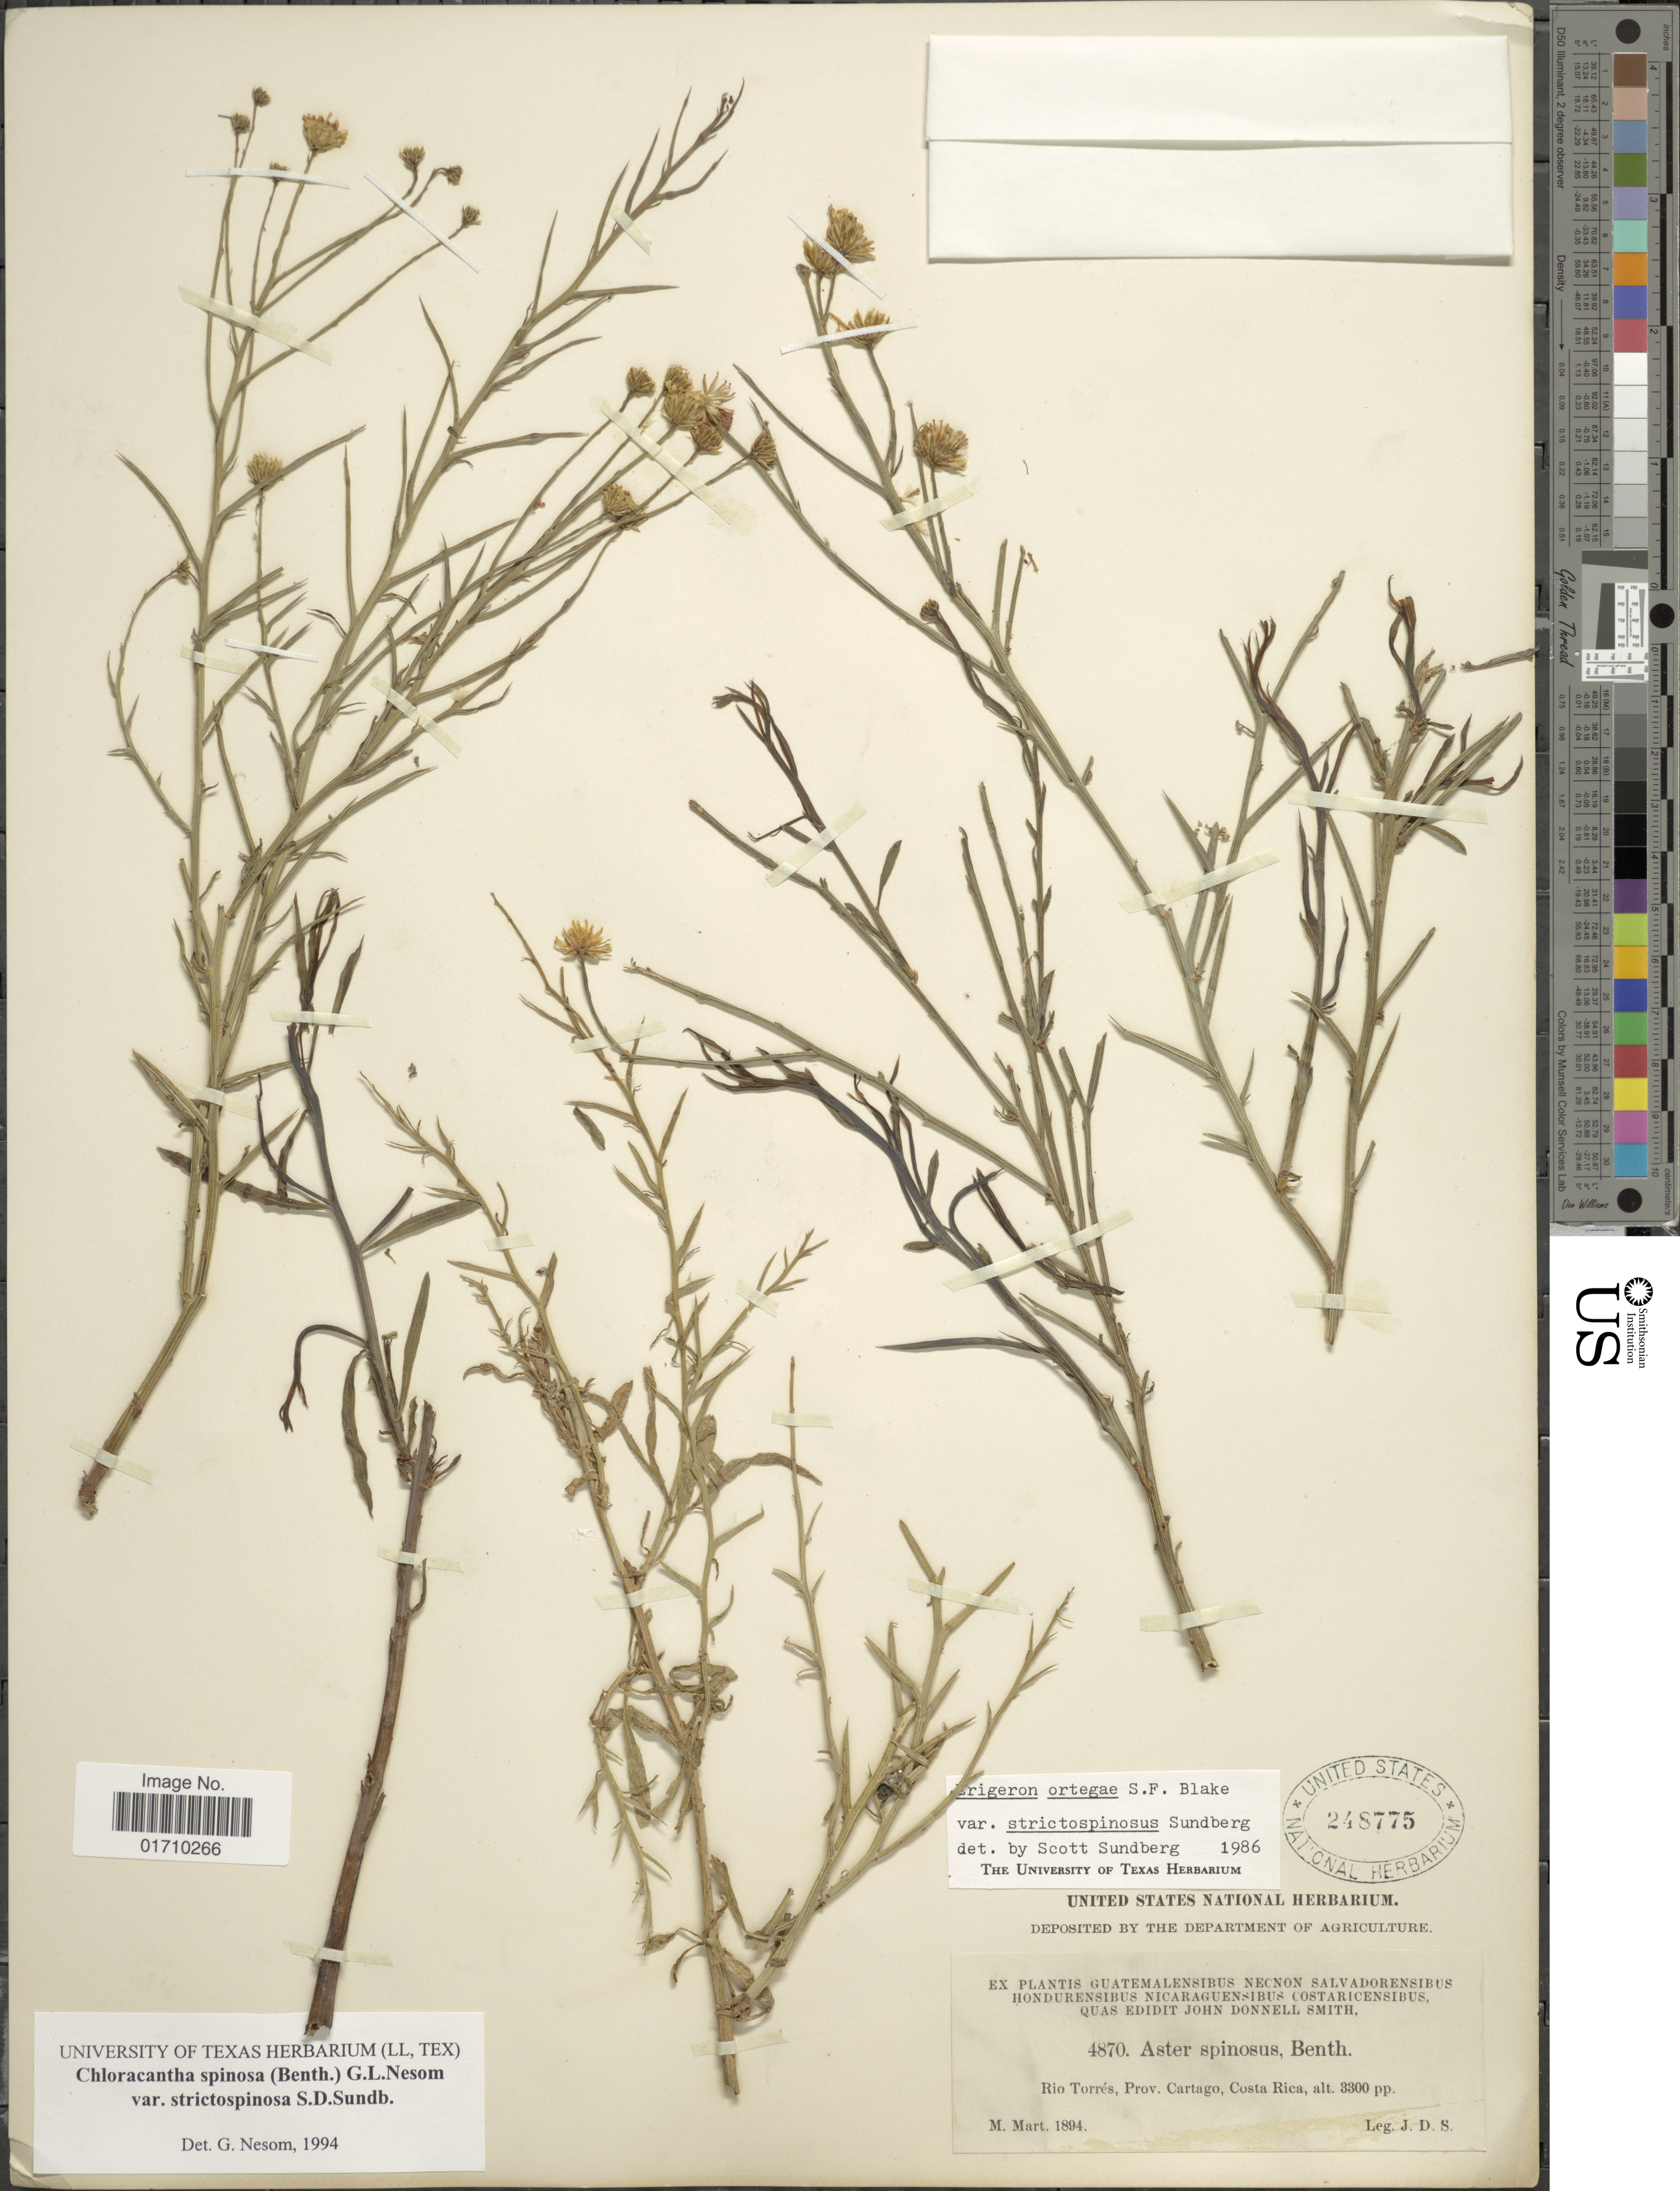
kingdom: Plantae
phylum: Tracheophyta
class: Magnoliopsida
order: Asterales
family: Asteraceae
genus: Chloracantha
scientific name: Chloracantha spinosa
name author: (Benth.) G.L. Nesom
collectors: J. Donnell Smith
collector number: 4870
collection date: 1894-03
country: Costa Rica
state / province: Cartago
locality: Rio Torrés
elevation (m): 1006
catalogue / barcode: US 248775